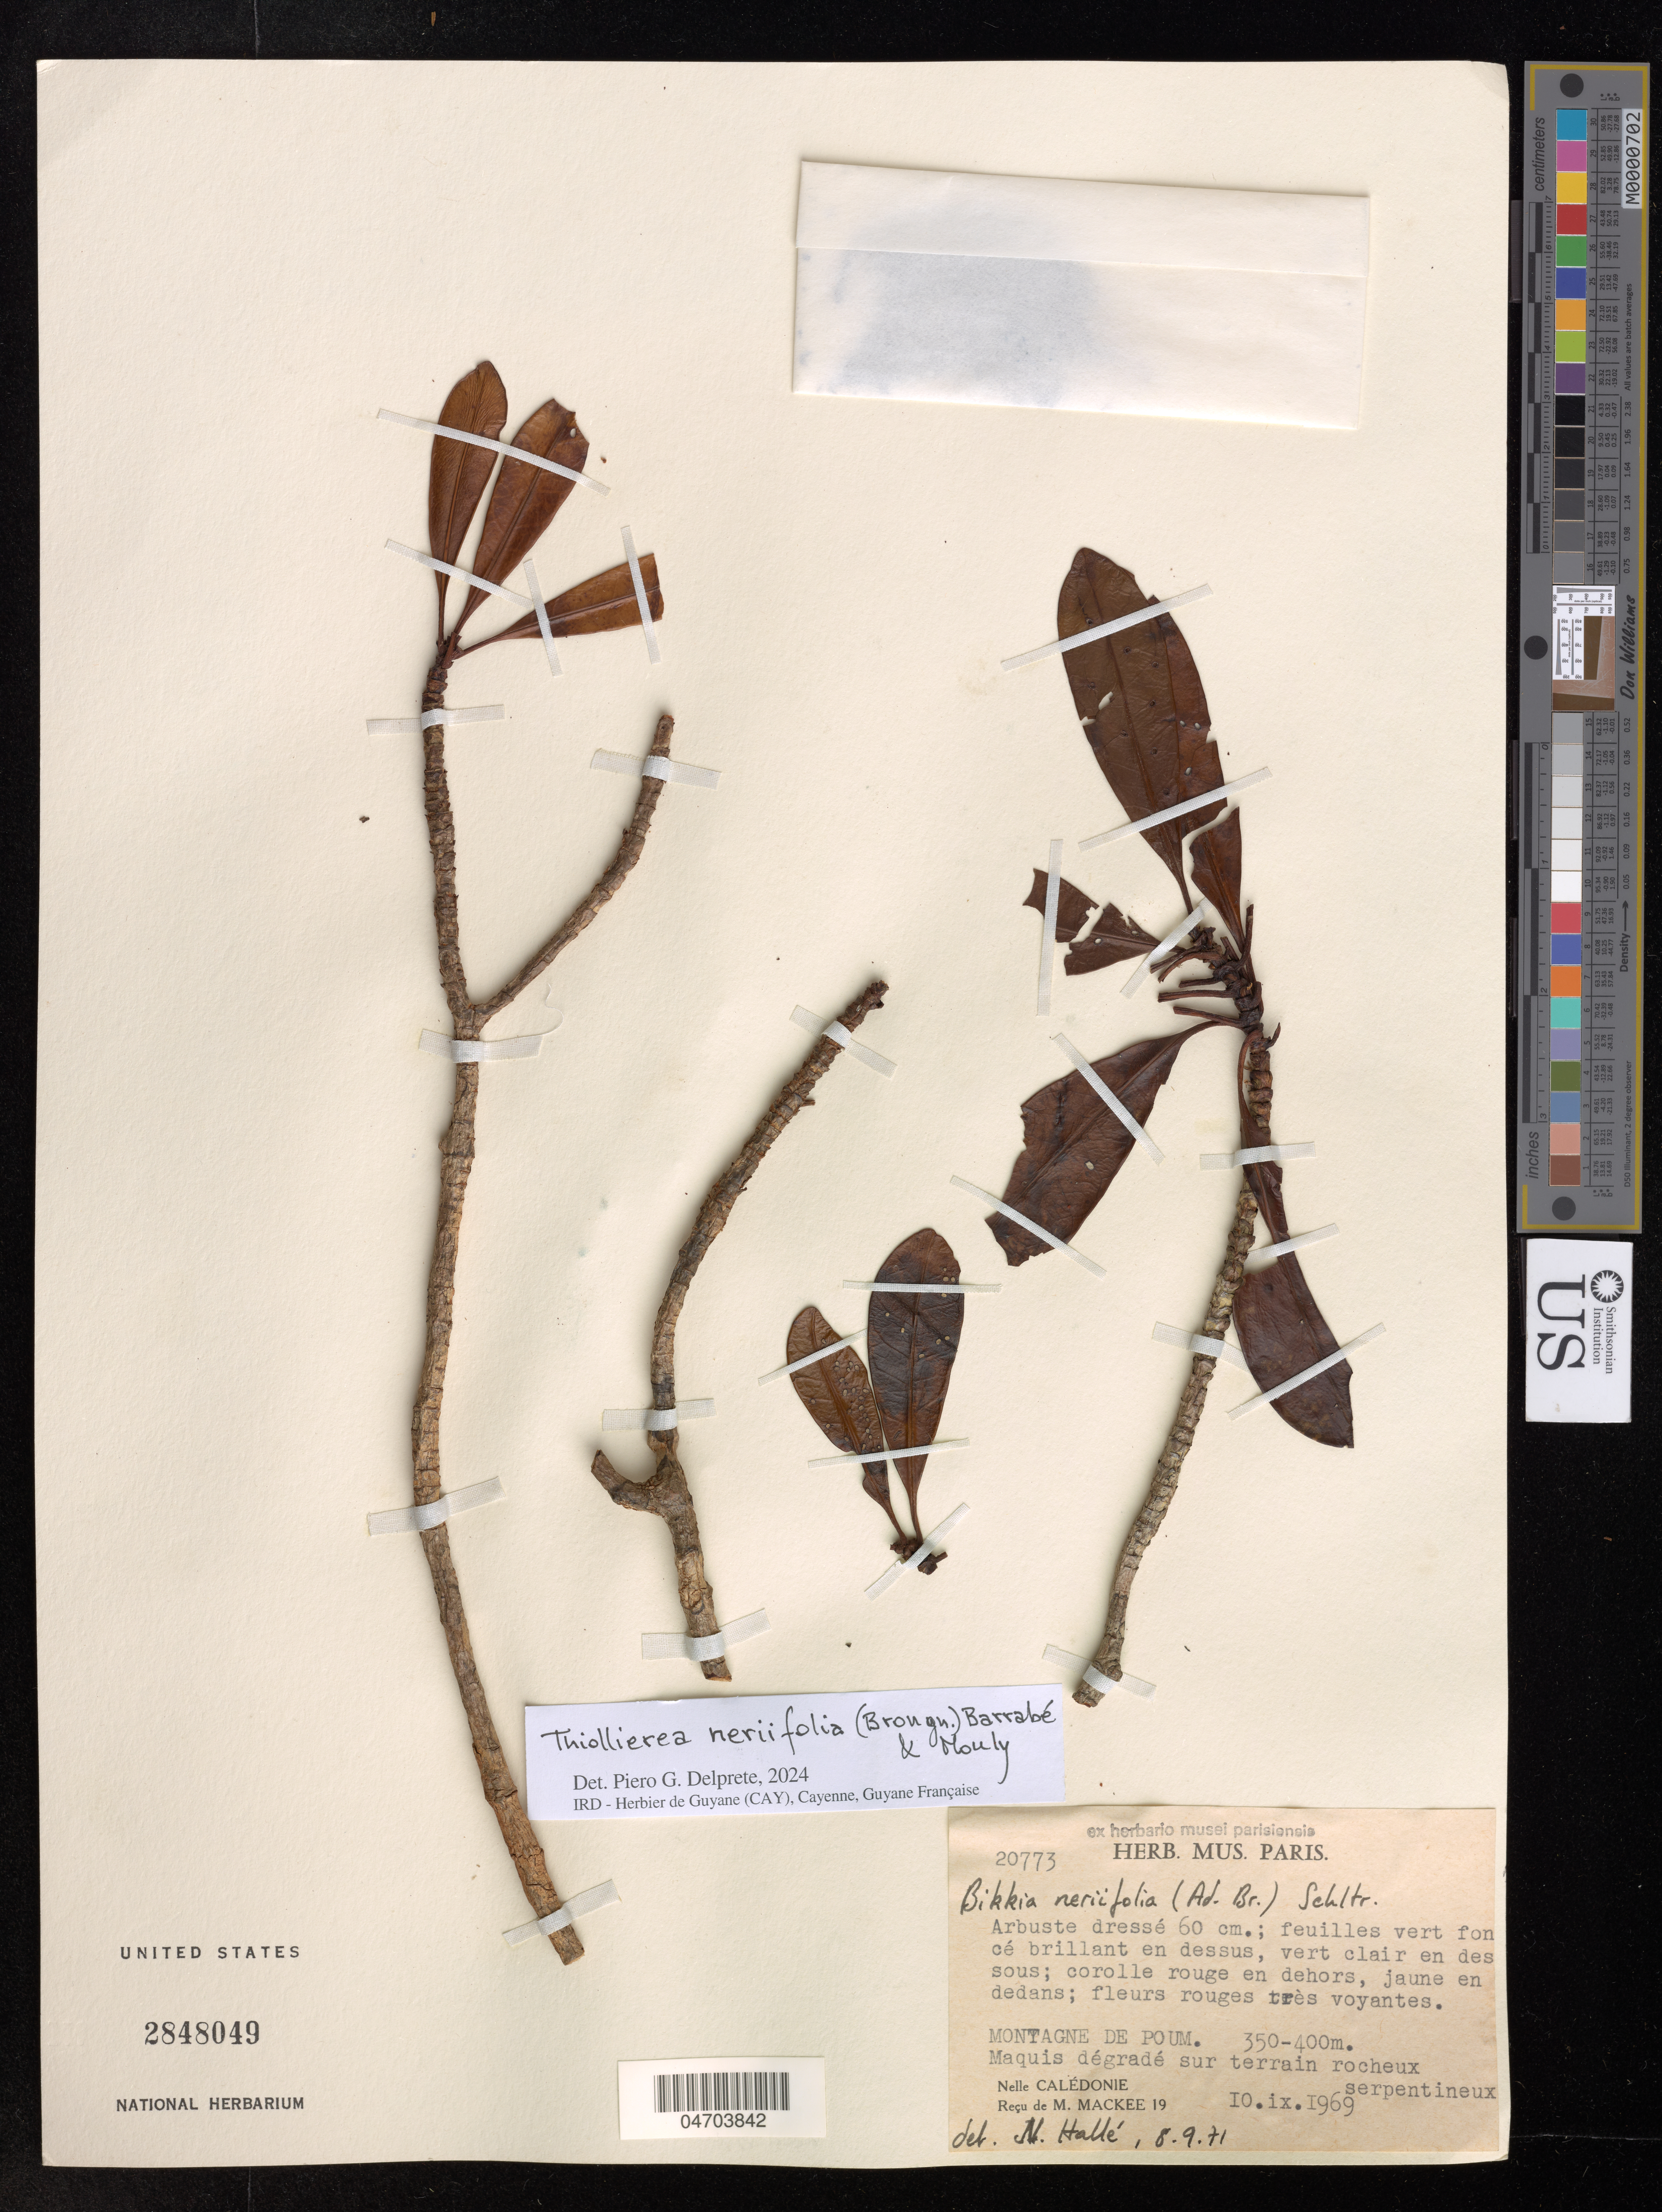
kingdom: Plantae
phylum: Tracheophyta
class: Magnoliopsida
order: Gentianales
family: Rubiaceae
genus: Thiollierea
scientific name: Thiollierea neriifolia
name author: (Brongn.) Barrabé & Mouly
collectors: M. Mackee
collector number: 20773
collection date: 1969-11-10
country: New Caledonia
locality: Montagne de Poum.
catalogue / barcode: US 2848049